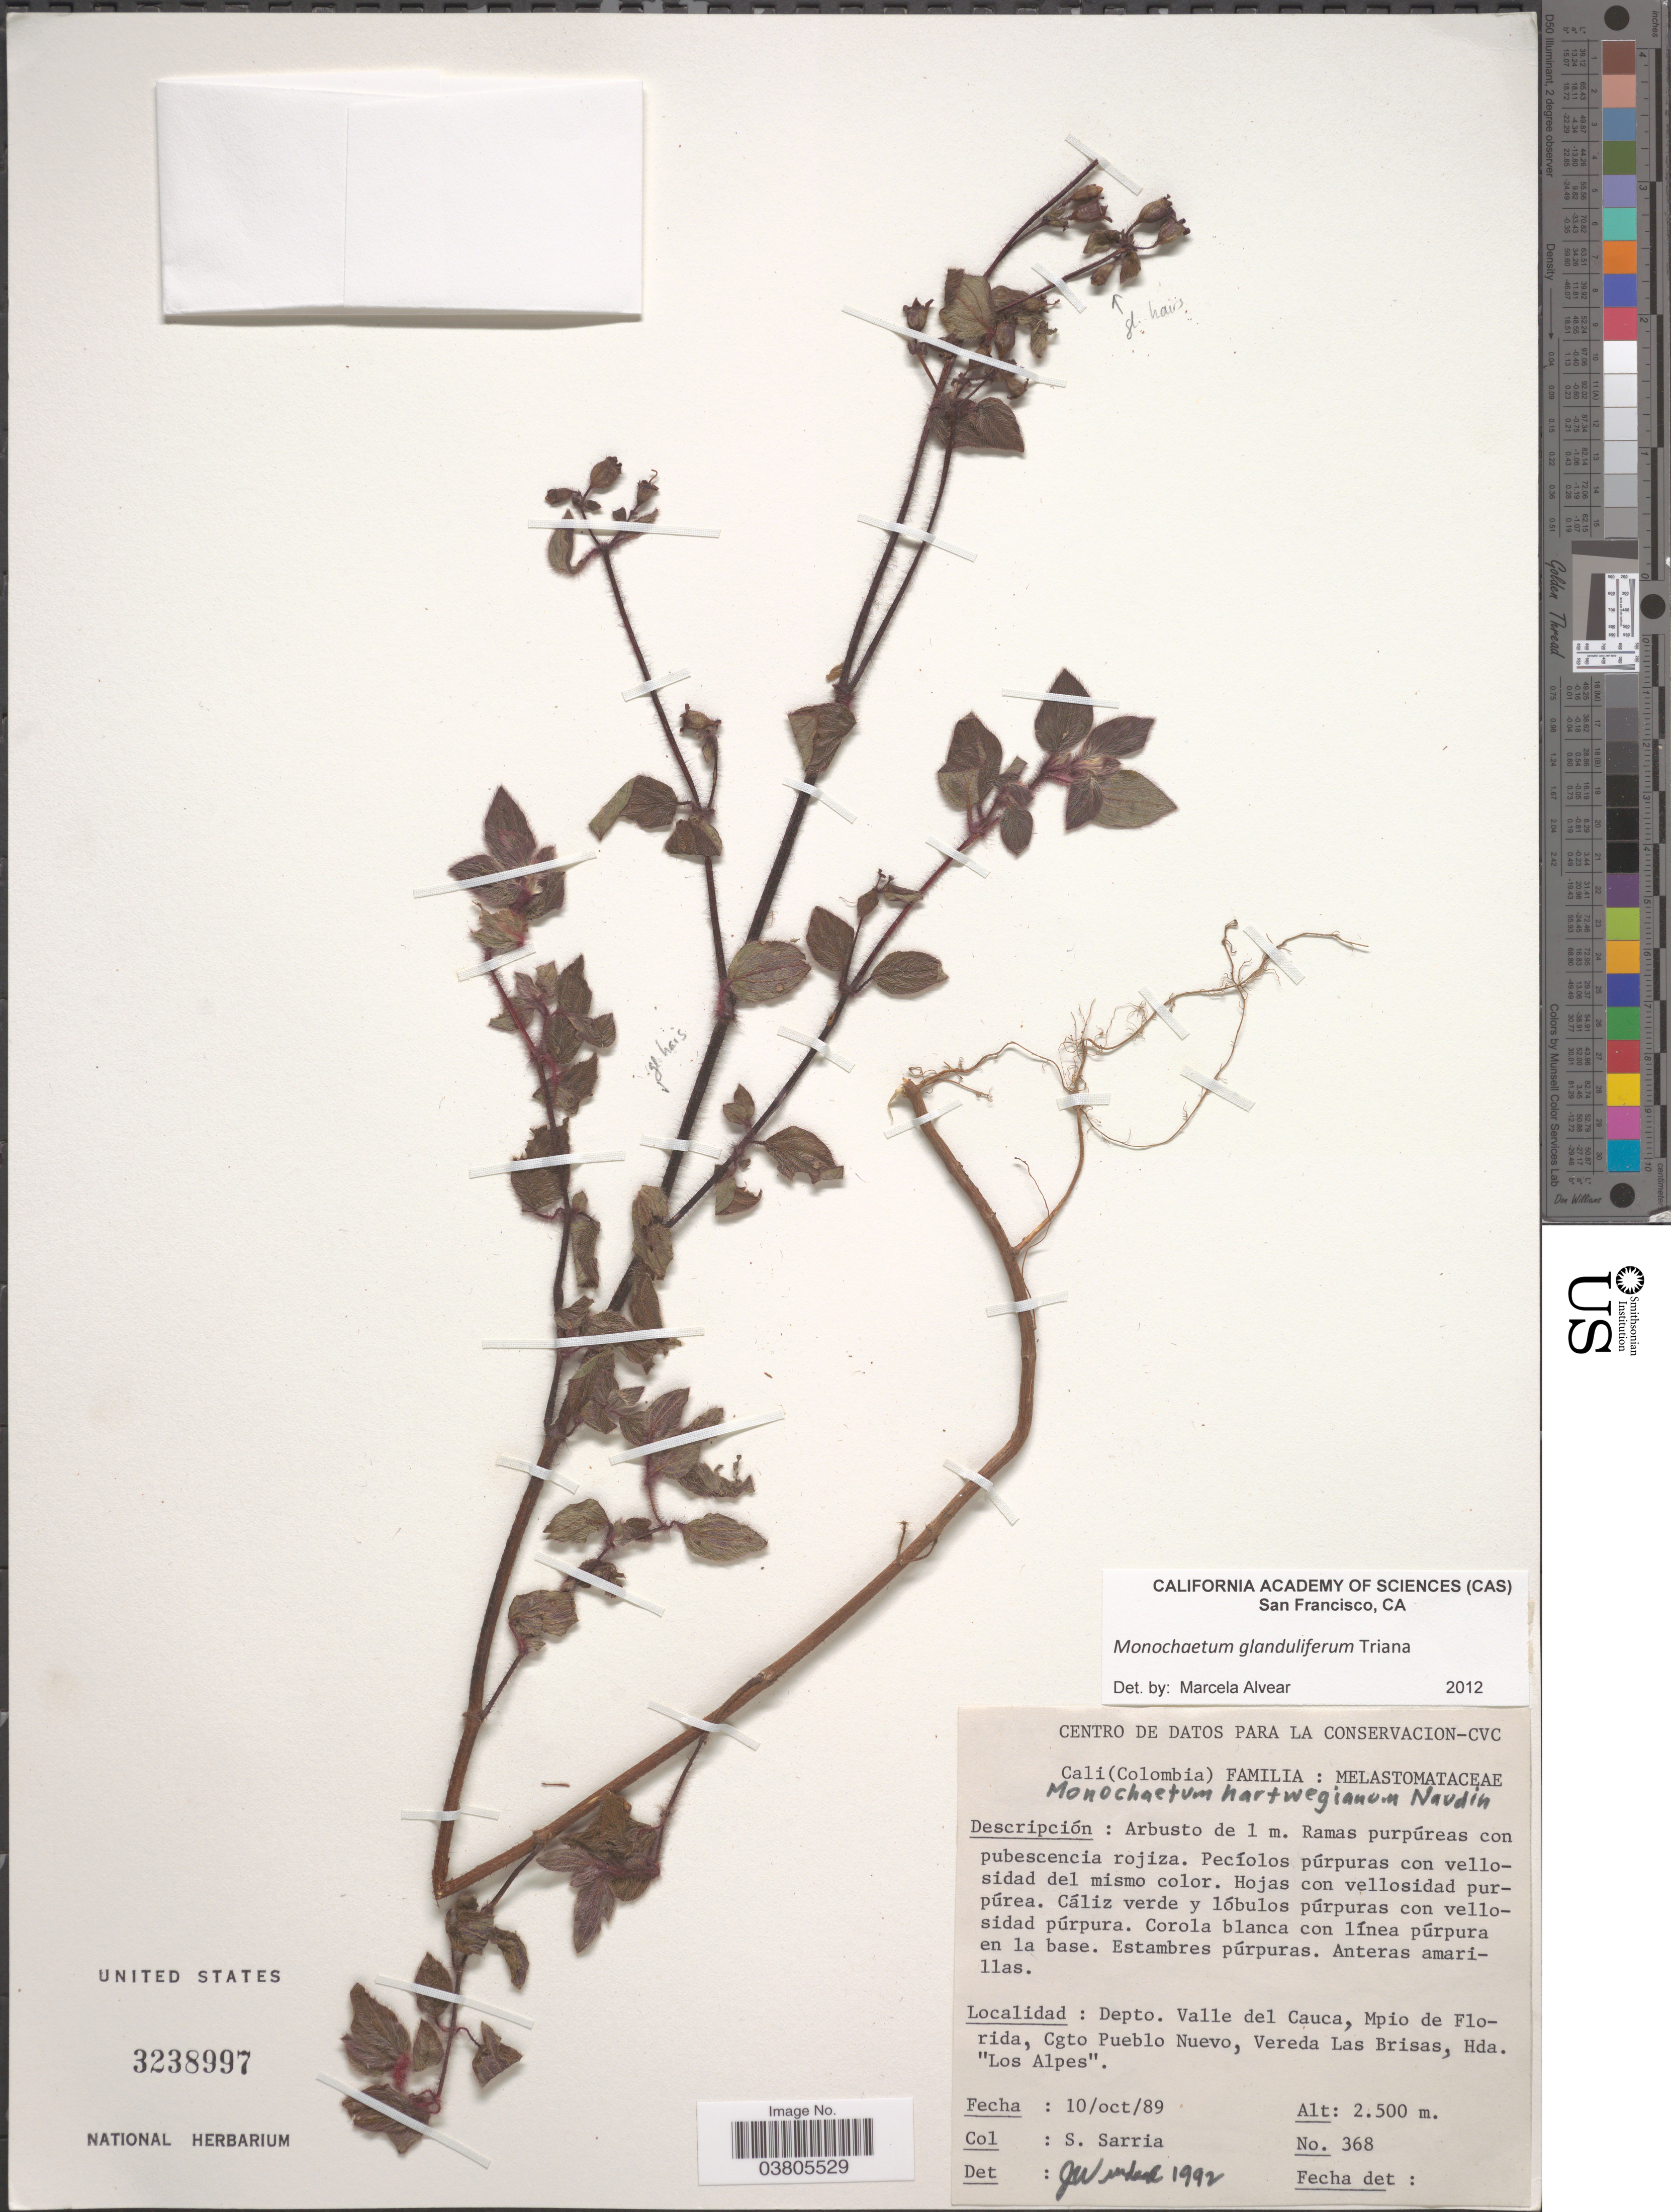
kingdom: Plantae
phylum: Tracheophyta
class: Magnoliopsida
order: Myrtales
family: Melastomataceae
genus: Monochaetum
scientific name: Monochaetum glanduliferum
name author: Triana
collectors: S. Sarria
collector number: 368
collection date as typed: Transcribed d/m/y: 10/10/89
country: Colombia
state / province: Valle del Cauca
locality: Depto. Valle del Cauca, Mpio de Florida, Cgto Pueblo Nuevo, Vereda Las Brisas, Hda. "Los Alpes".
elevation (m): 2500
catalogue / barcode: US 3238997